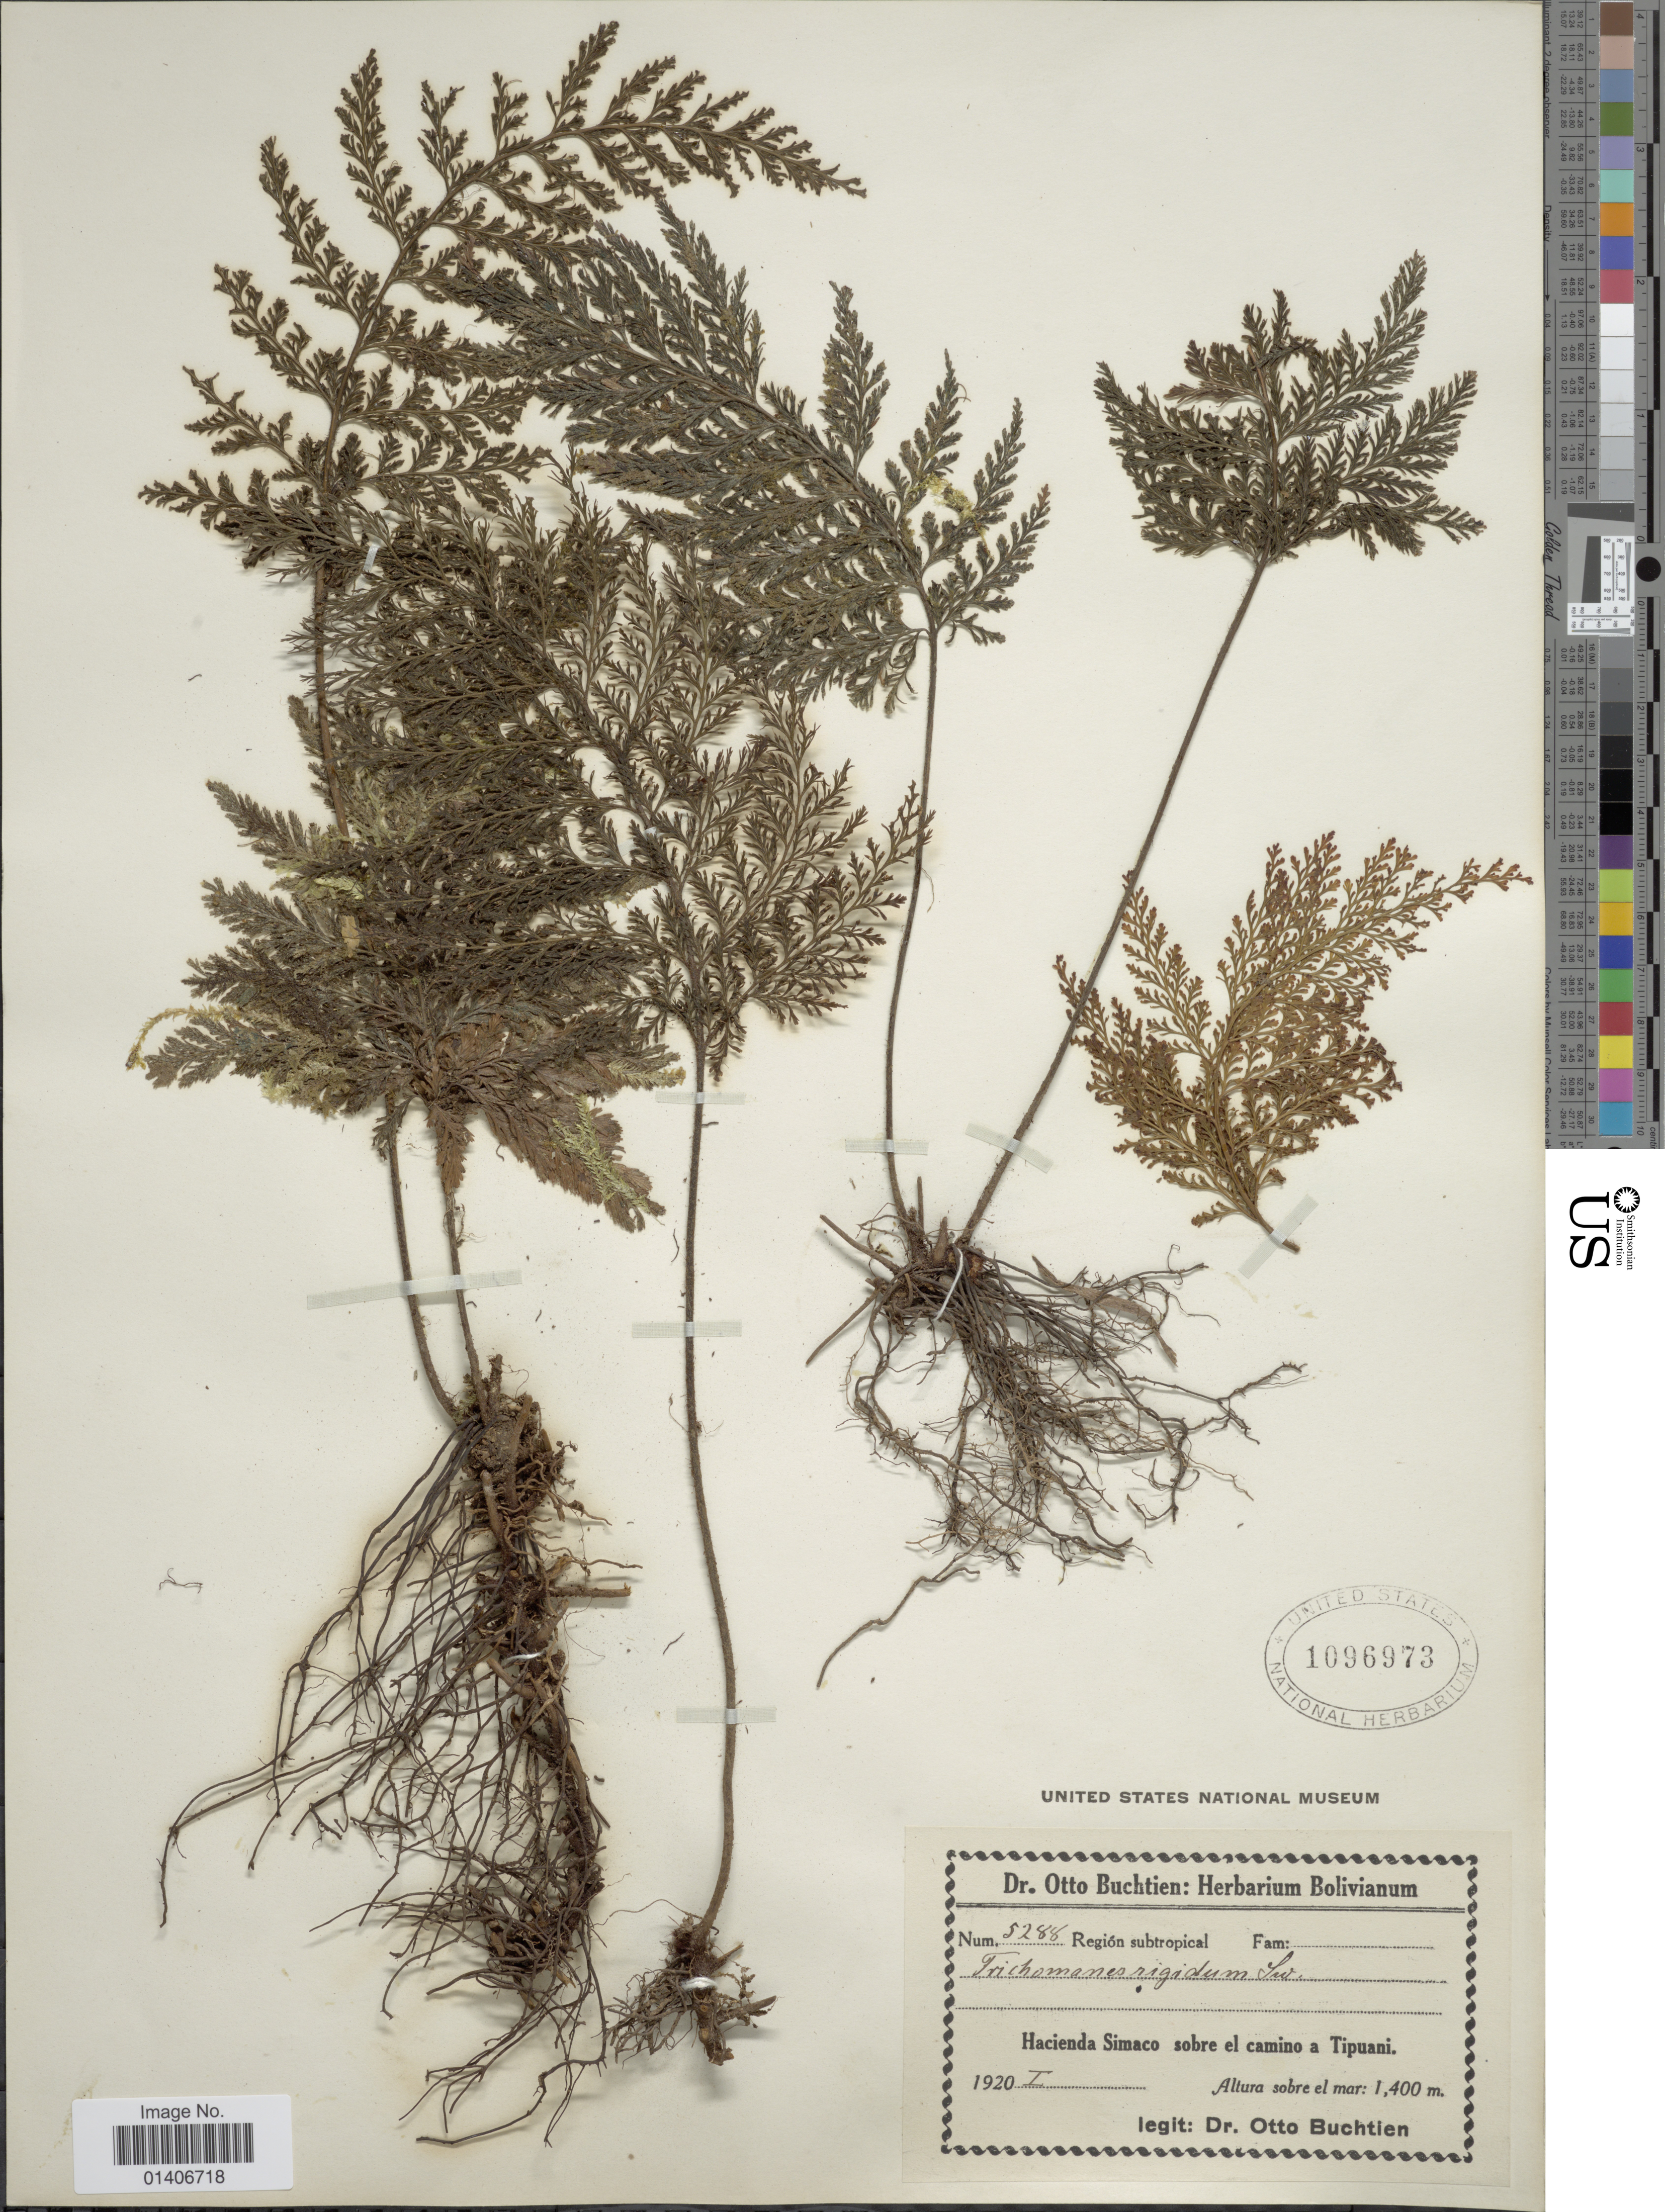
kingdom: Plantae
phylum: Tracheophyta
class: Polypodiopsida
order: Hymenophyllales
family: Hymenophyllaceae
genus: Abrodictyum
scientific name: Abrodictyum rigidum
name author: (Sw.) Ebihara & Dubuisson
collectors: O. Buchtien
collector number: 5288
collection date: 1920-01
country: Bolivia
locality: Hacienda Simaco sobre el camino a Tipuani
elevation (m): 1400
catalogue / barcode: US 1096973